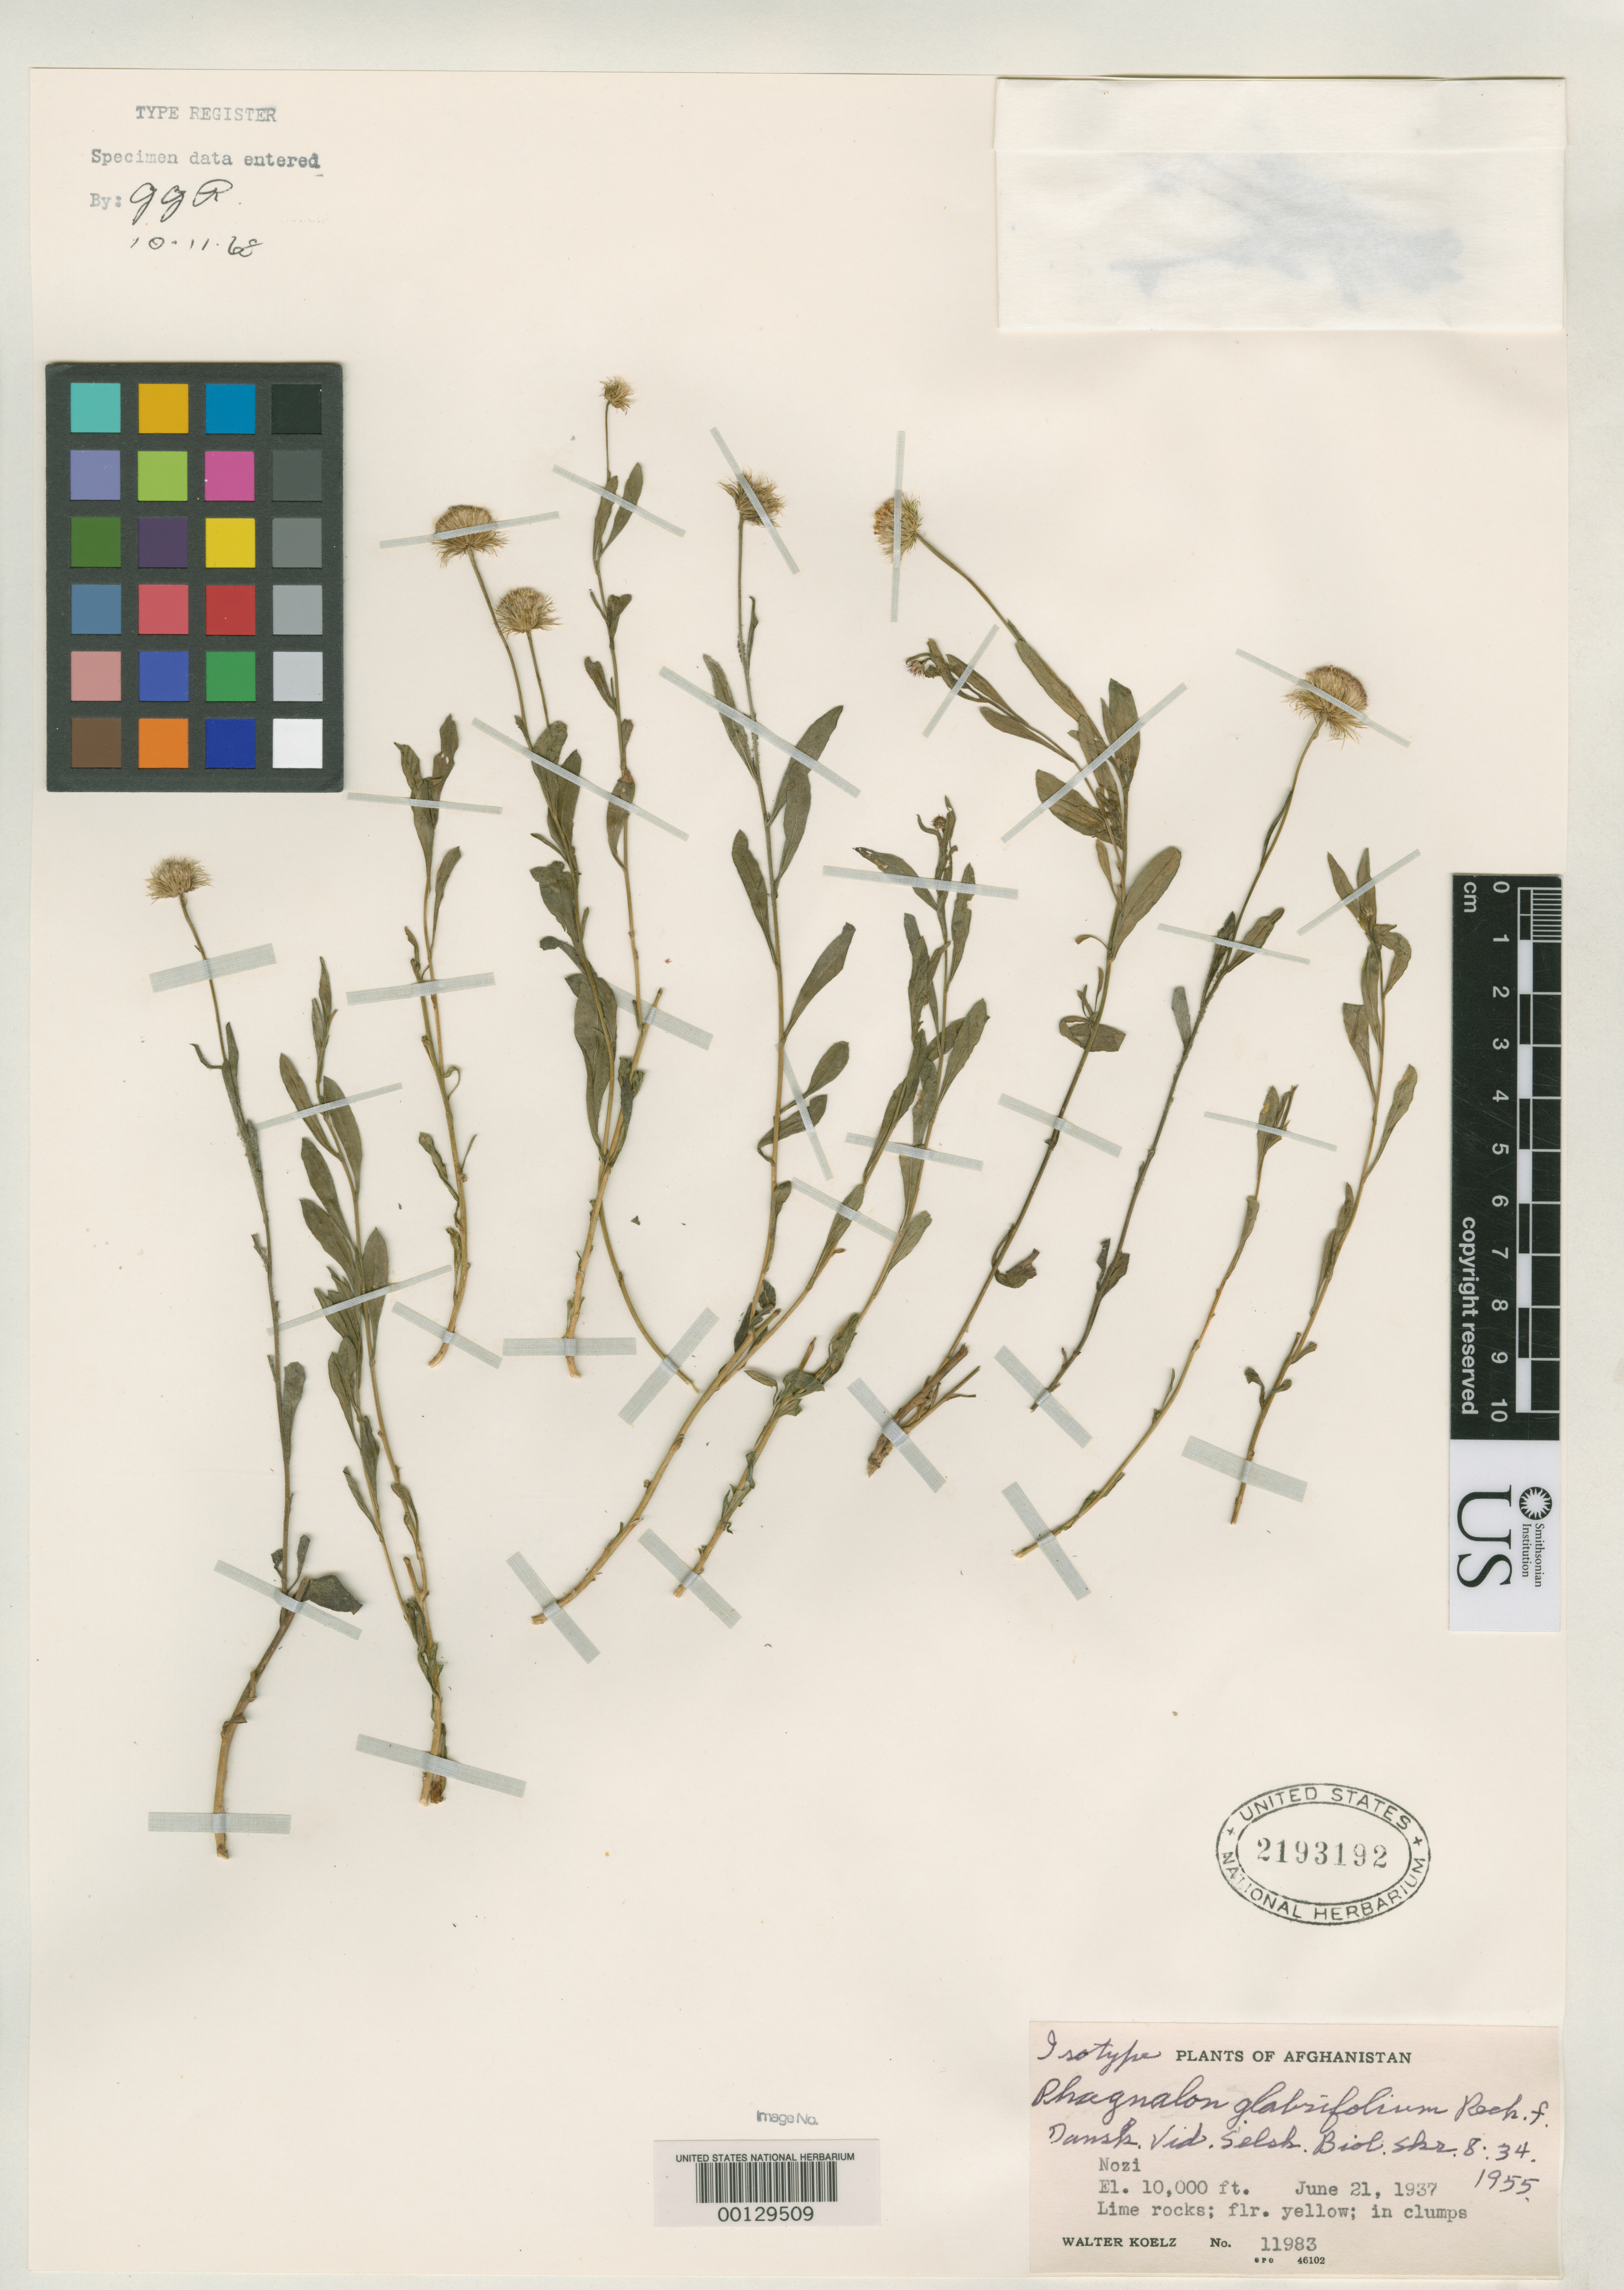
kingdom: Plantae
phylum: Tracheophyta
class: Magnoliopsida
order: Asterales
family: Asteraceae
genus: Phagnalon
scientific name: Phagnalon glabrifolium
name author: Rech. f.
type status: Isotype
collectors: W. N. Koelz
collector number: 11983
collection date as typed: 21 Jun 1937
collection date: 1937-06-21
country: Afghanistan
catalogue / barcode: US 2193192